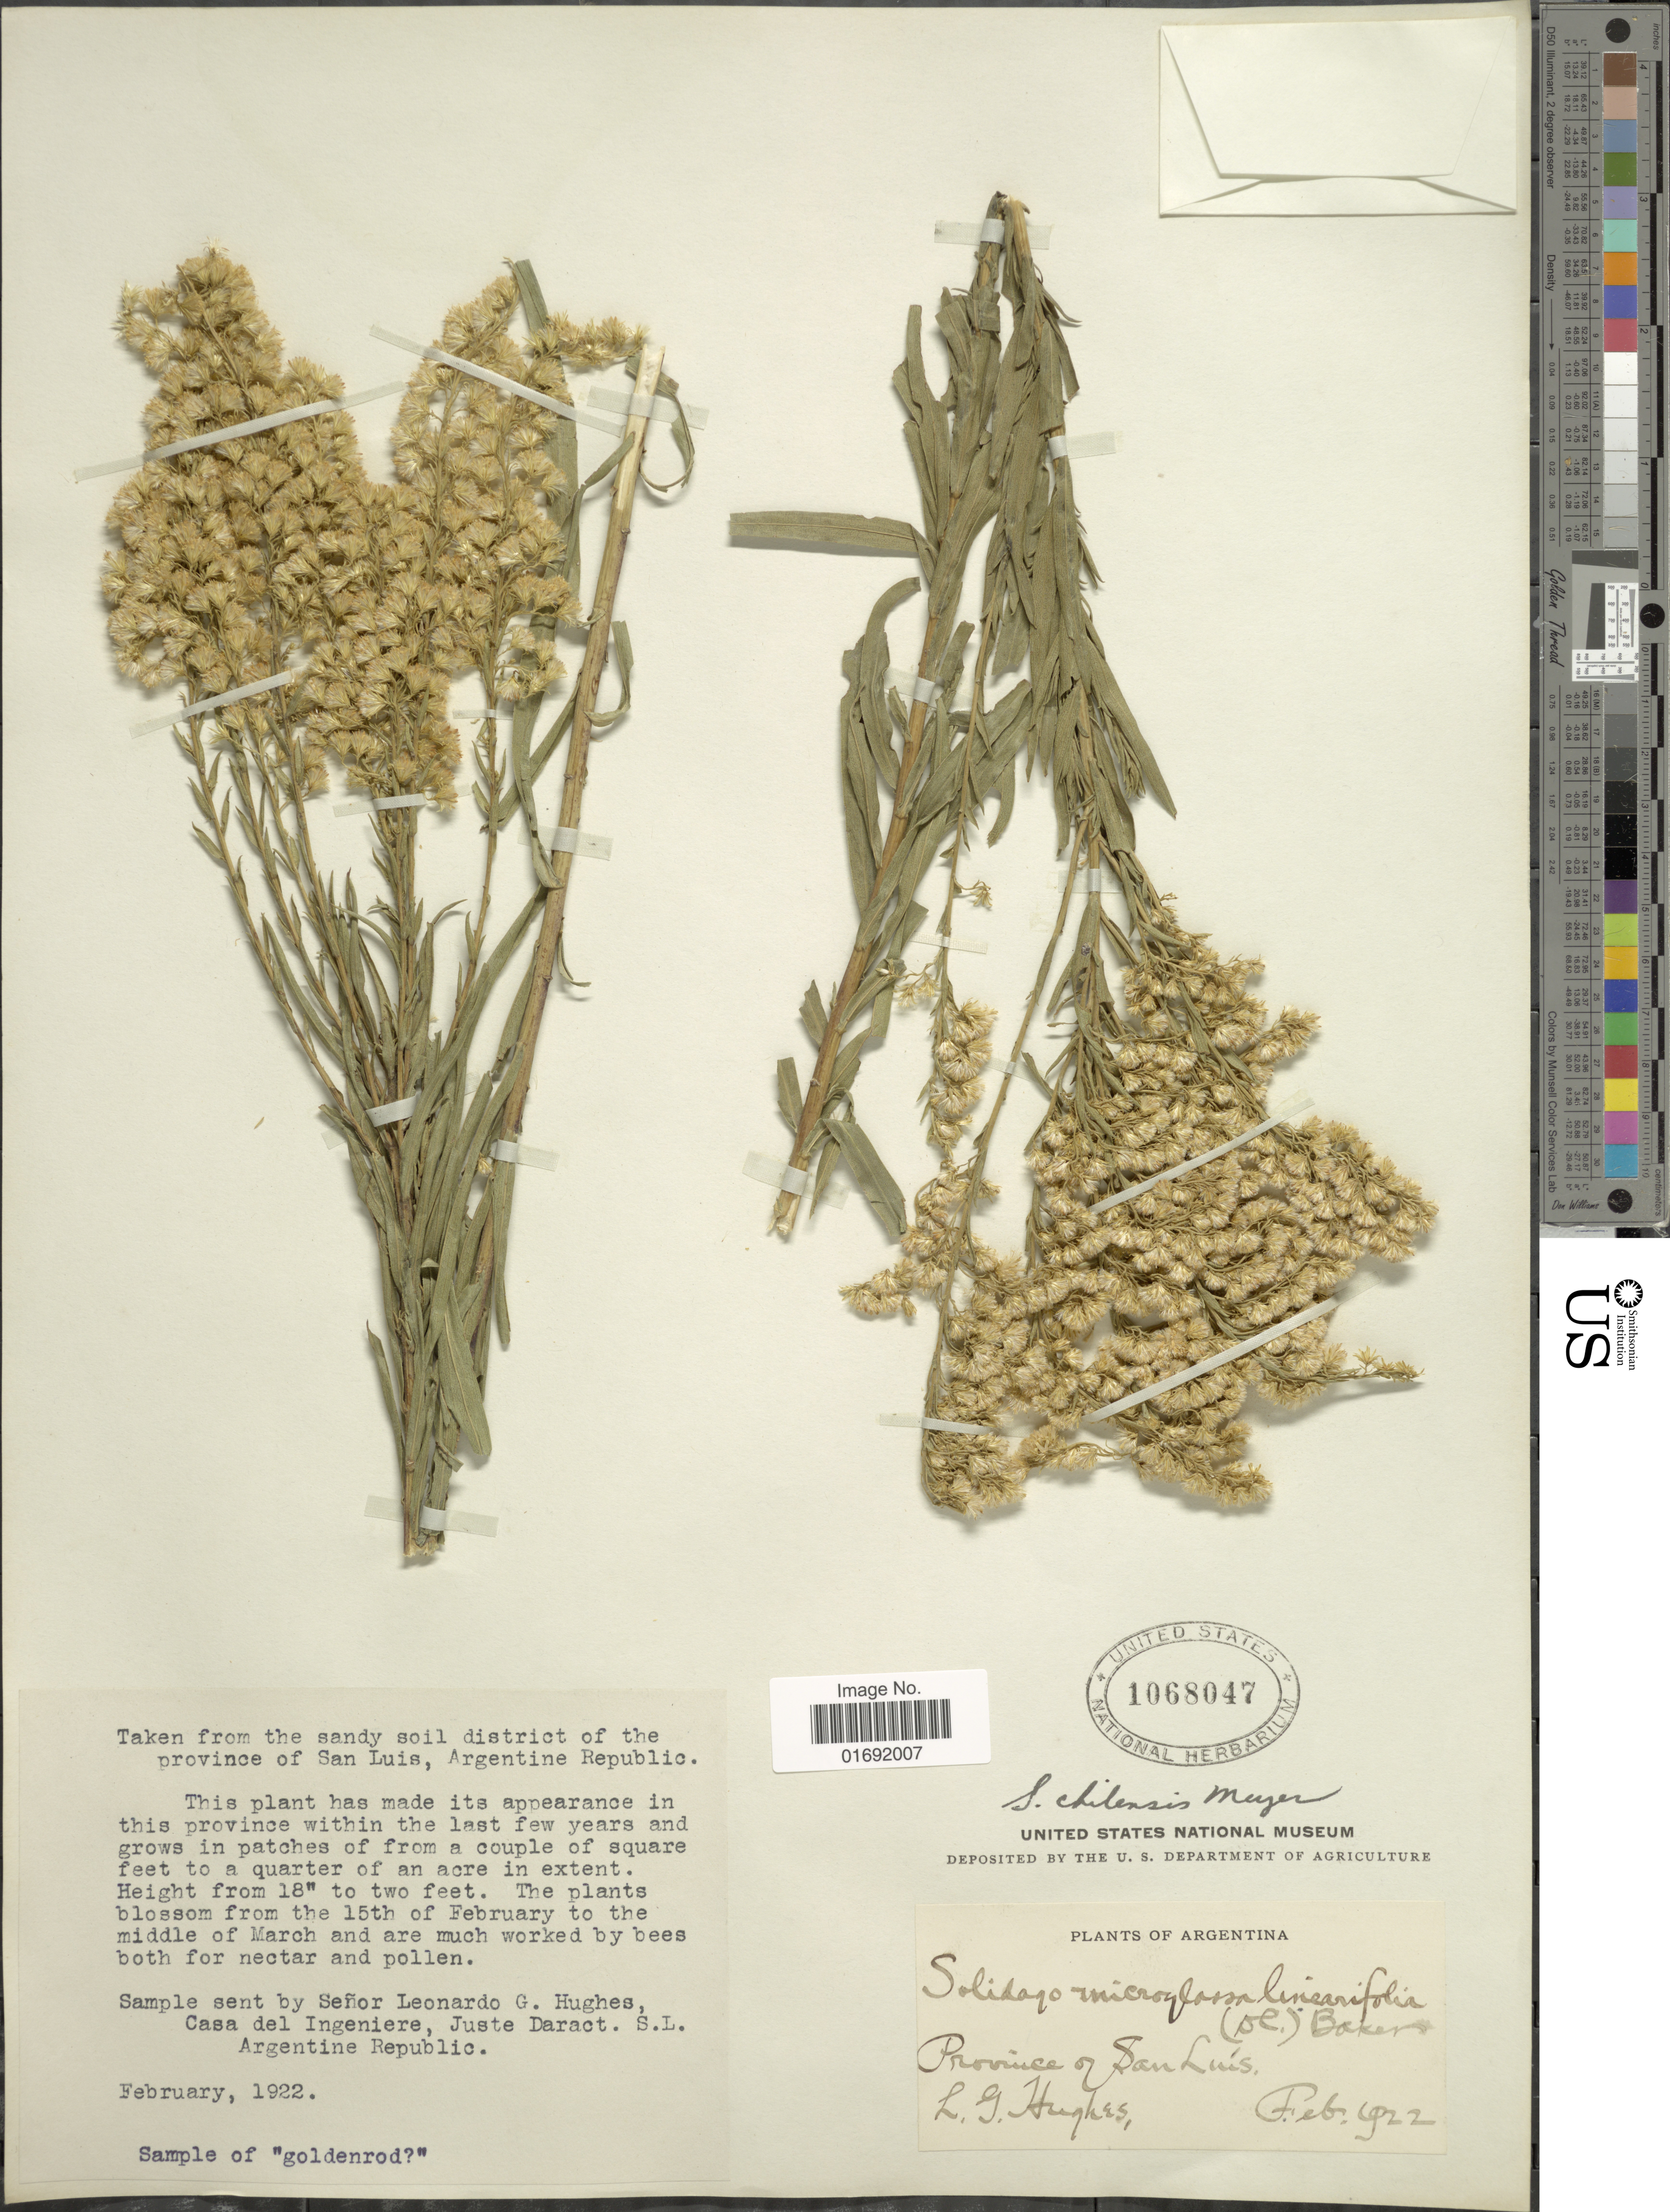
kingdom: Plantae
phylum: Tracheophyta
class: Magnoliopsida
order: Asterales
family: Asteraceae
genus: Solidago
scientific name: Solidago chilensis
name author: Meyen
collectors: L. Hughes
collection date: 1922-02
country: Argentina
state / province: San Luis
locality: Argentine Republic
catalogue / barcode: US 1068047